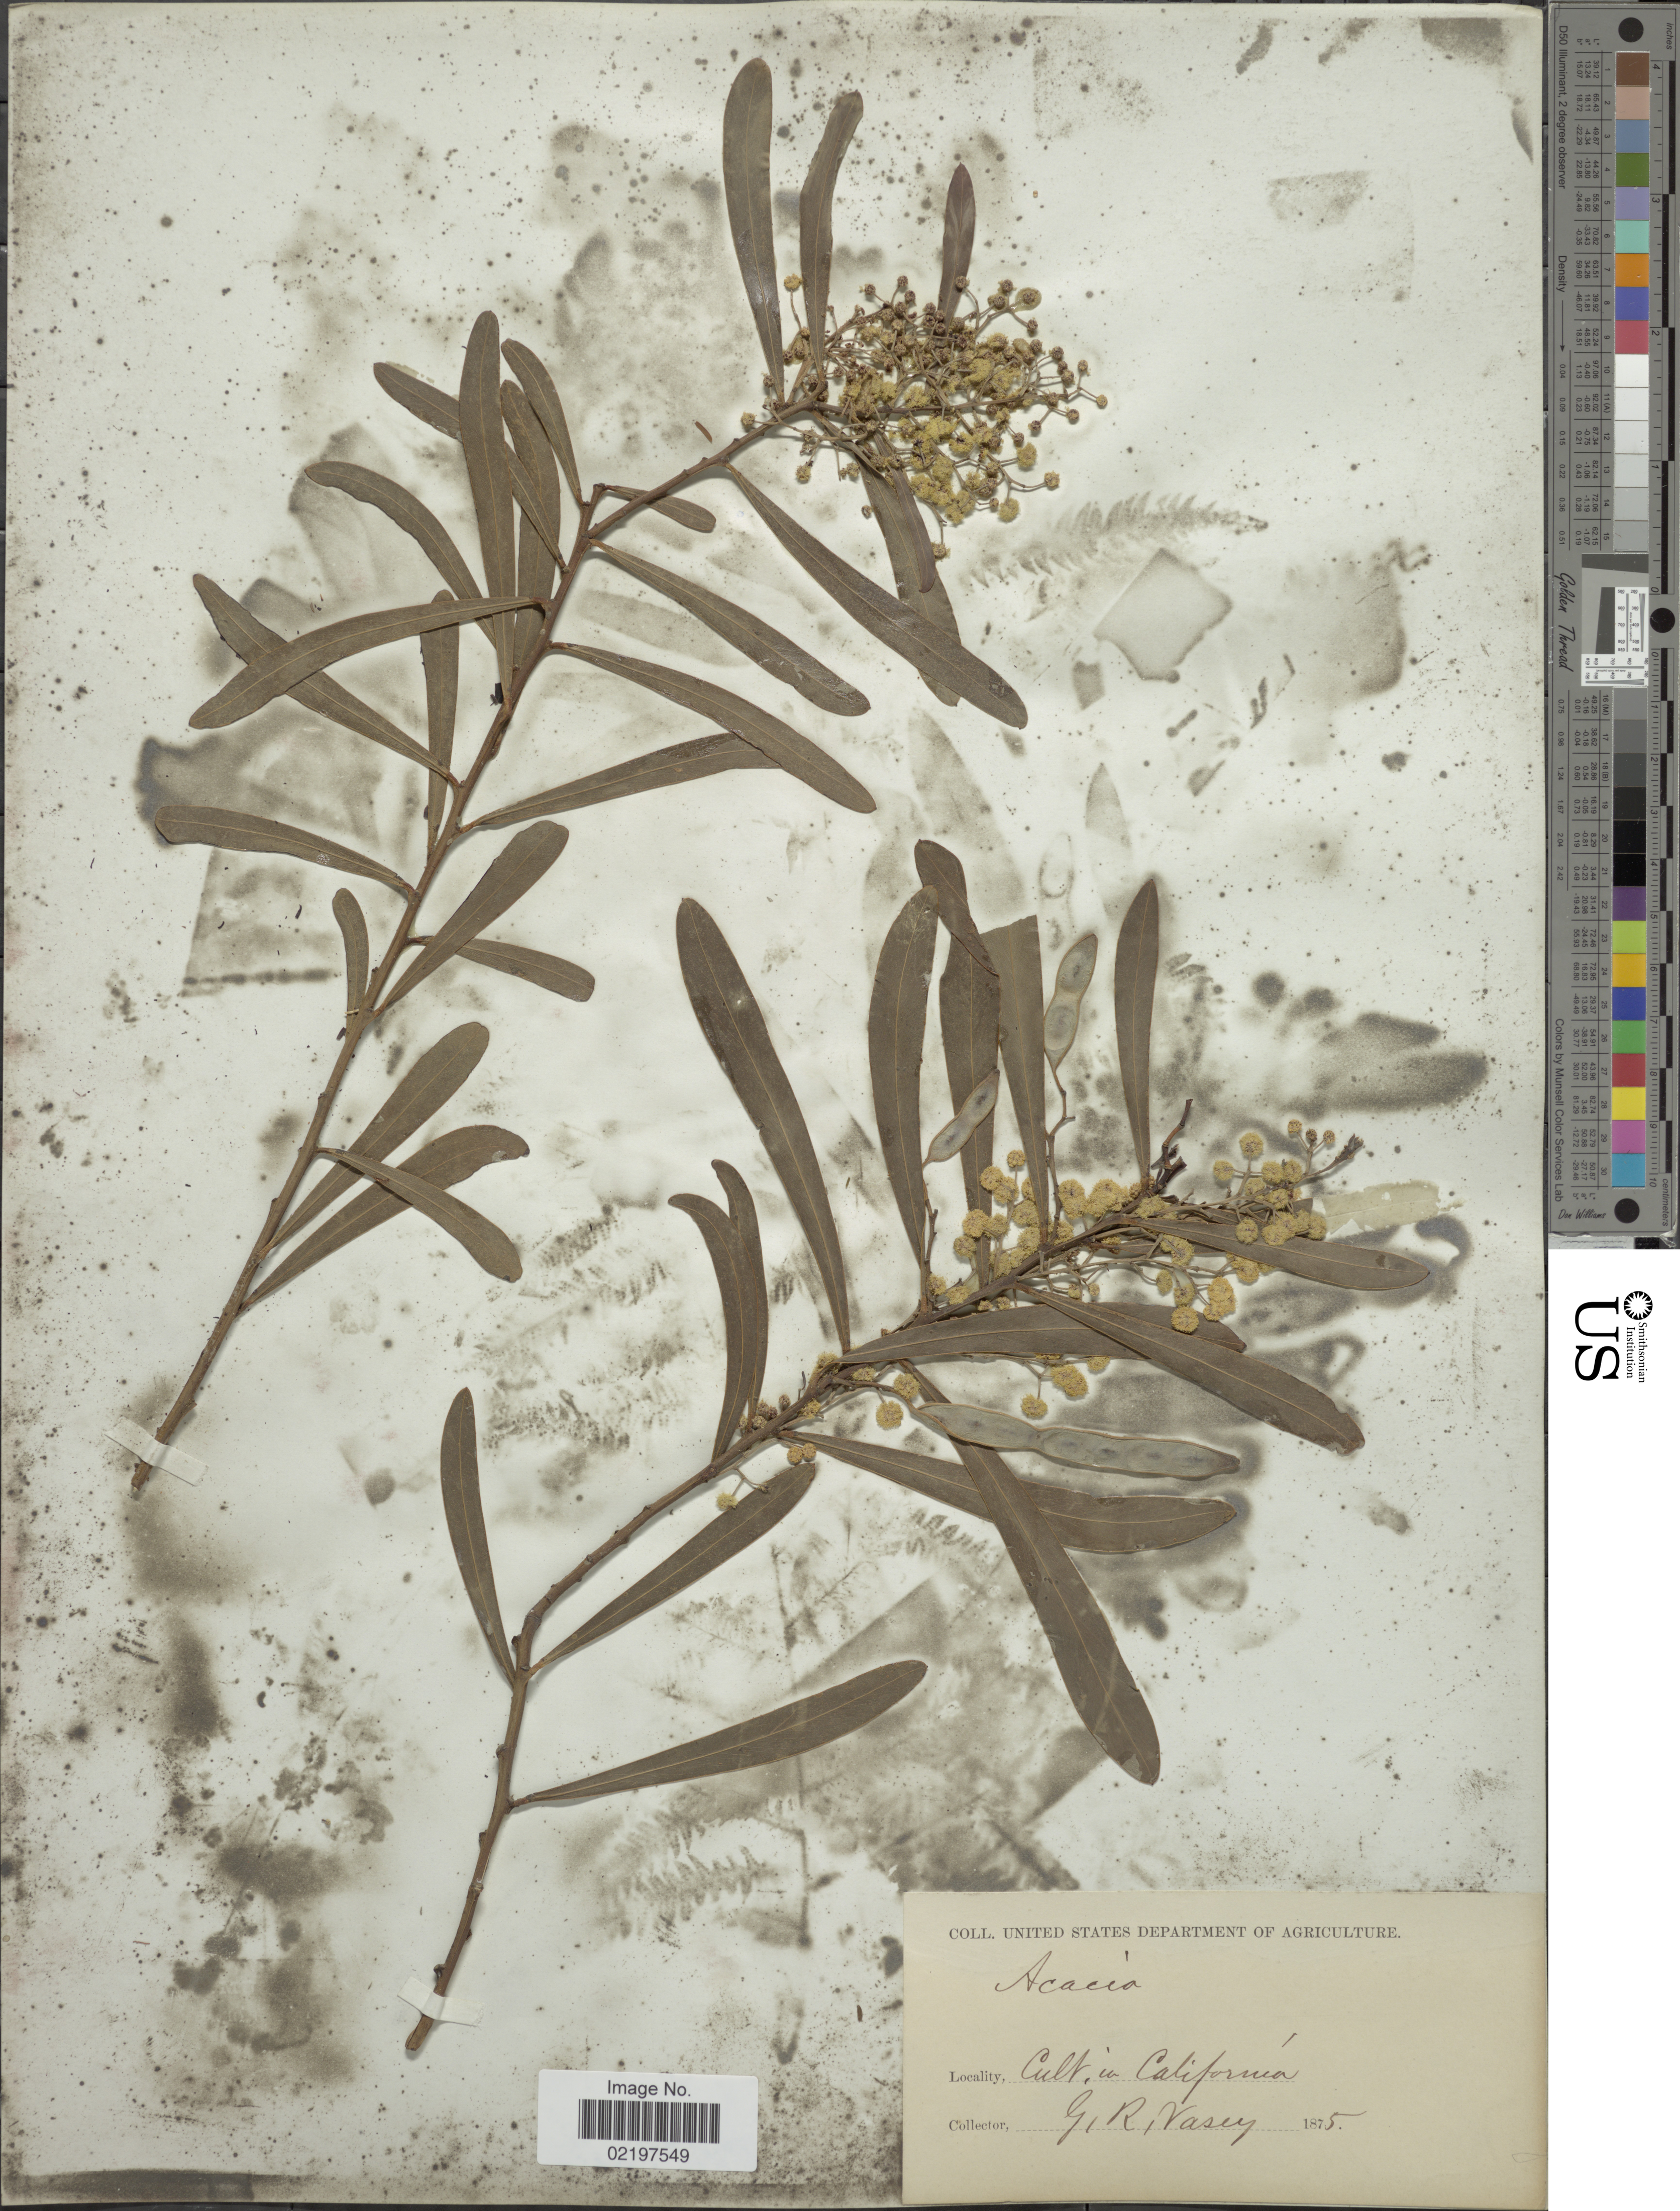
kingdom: Plantae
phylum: Tracheophyta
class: Magnoliopsida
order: Fabales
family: Fabaceae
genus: Acacia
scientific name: Acacia retinodes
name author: Schltdl.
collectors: G. R. Vasey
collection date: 1875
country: United States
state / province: California